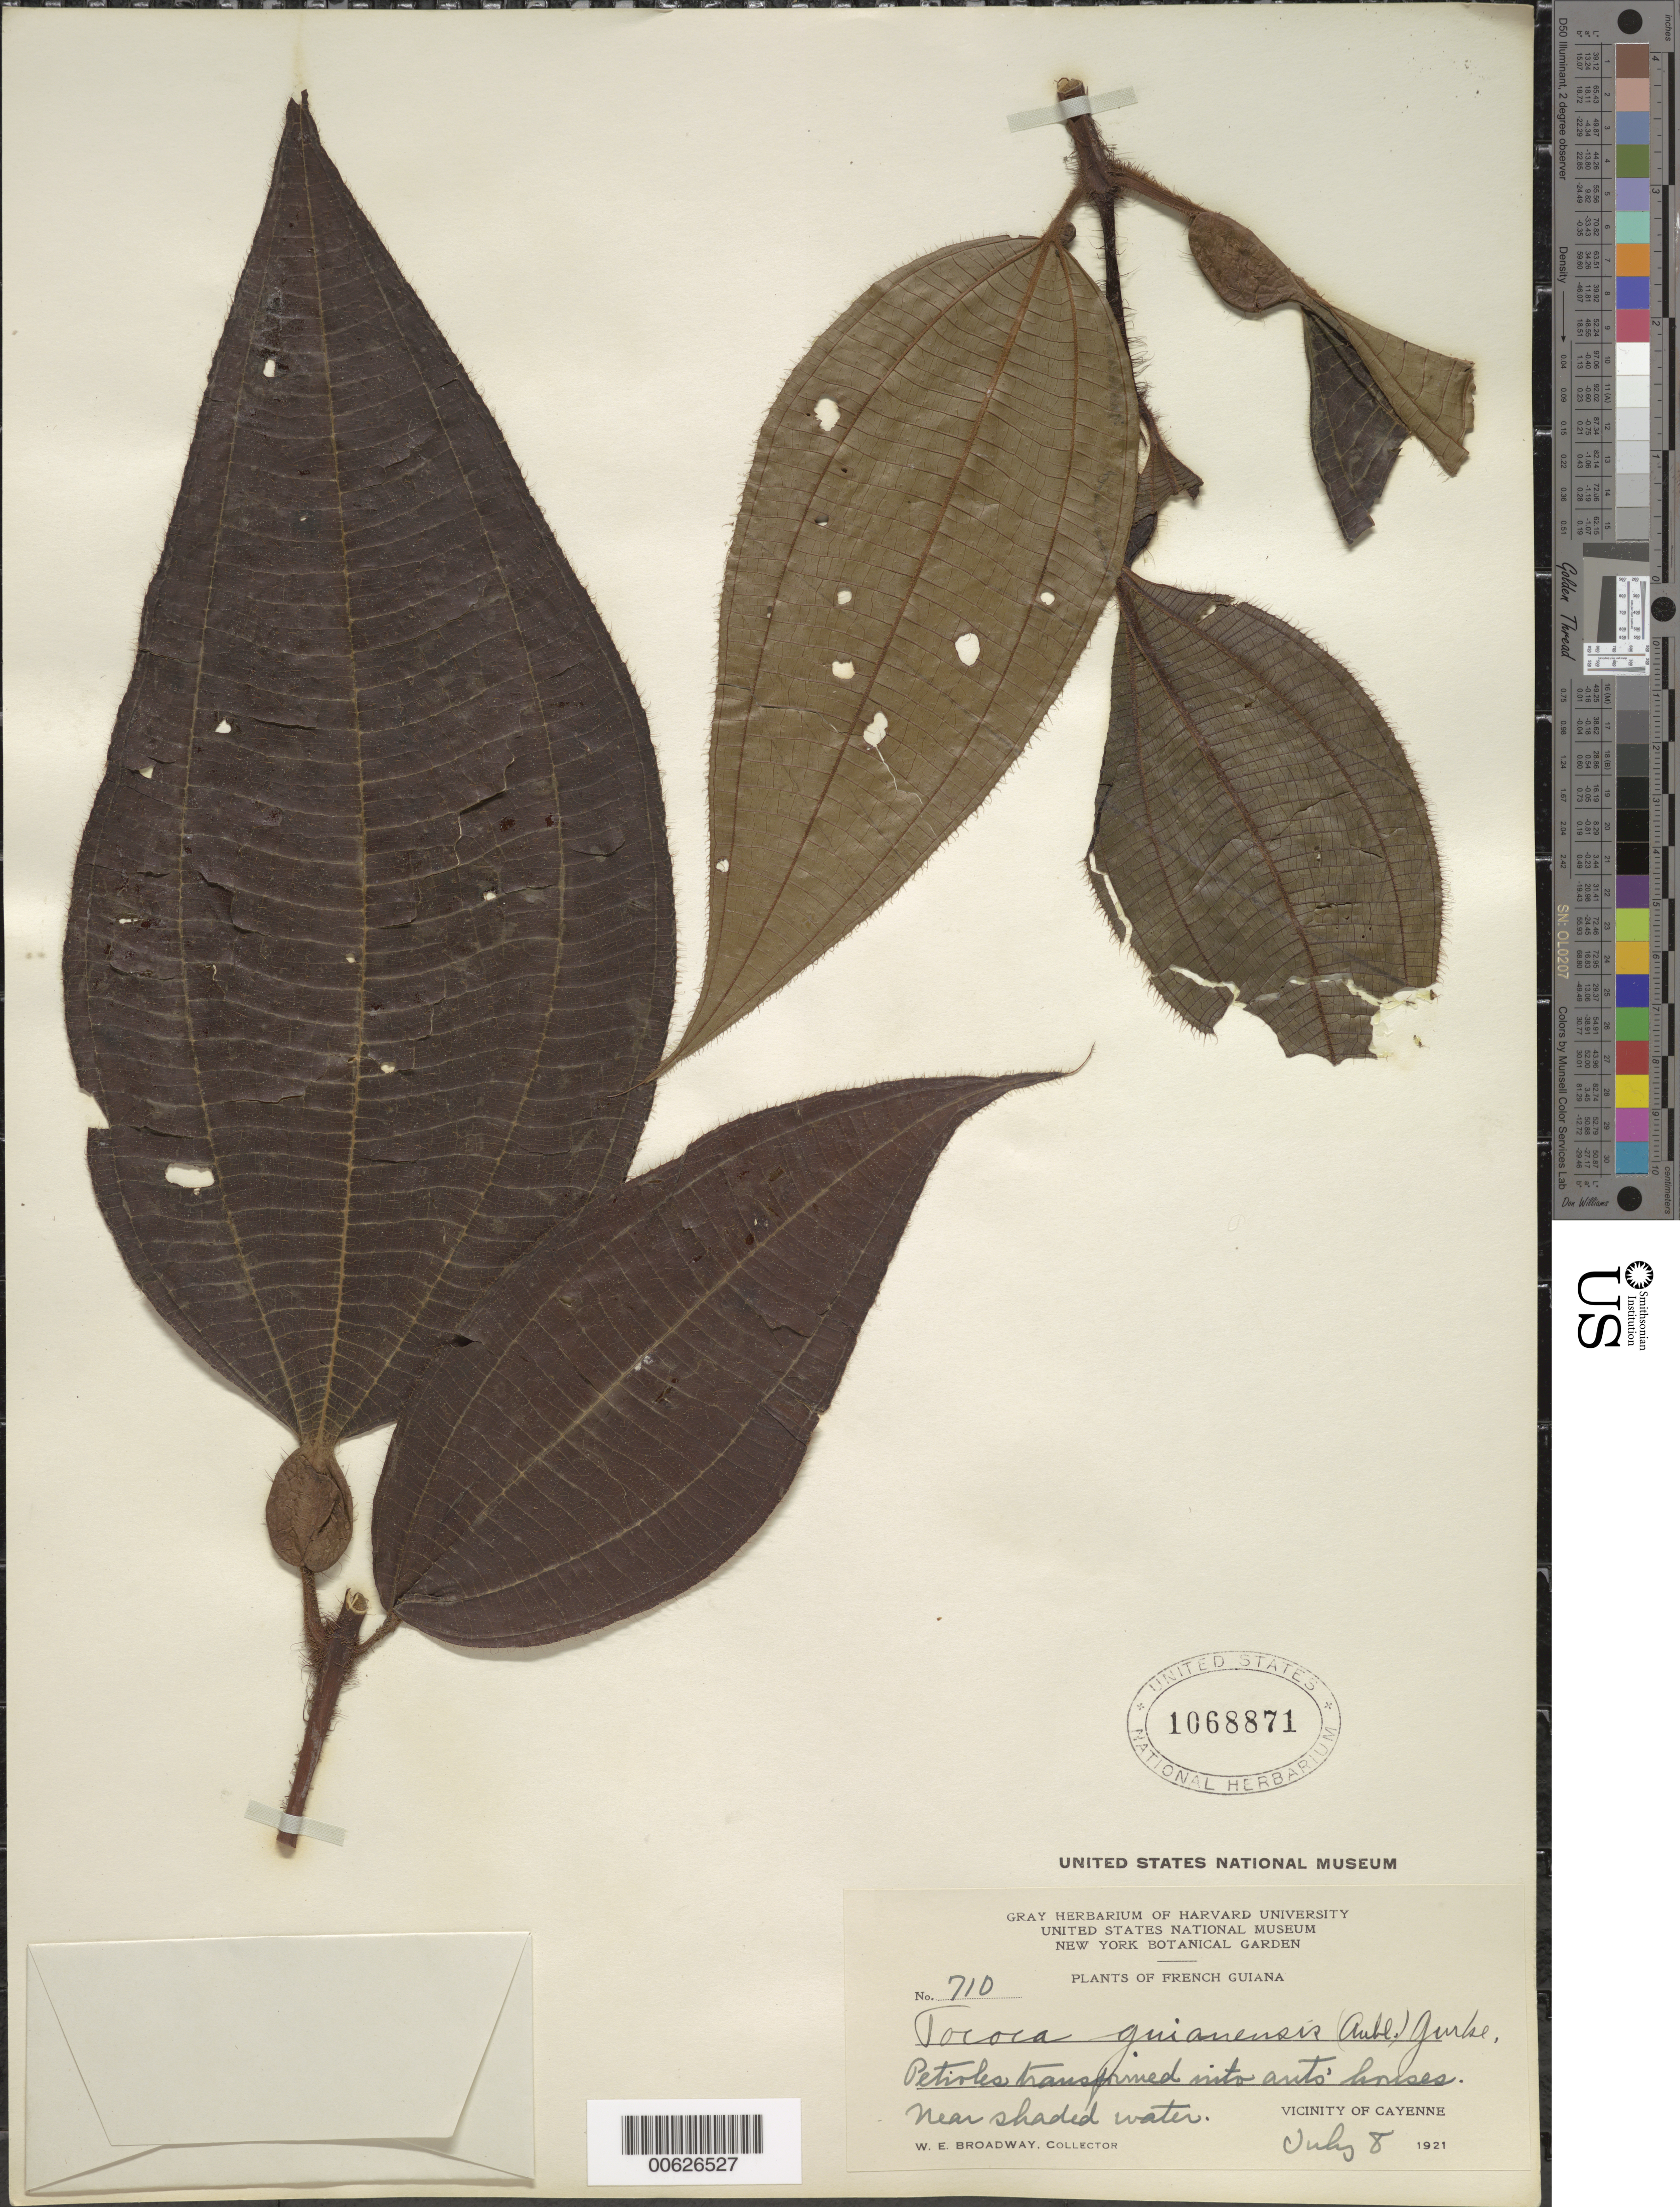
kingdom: Plantae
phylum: Tracheophyta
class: Magnoliopsida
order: Myrtales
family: Melastomataceae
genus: Tococa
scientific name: Tococa guianensis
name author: Aubl.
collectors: W. E. Broadway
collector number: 710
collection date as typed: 8-Jul-21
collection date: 1921-07-08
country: French Guiana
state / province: Cayenne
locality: Cayenne, vic.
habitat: Near shaded forest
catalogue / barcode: US 1068871